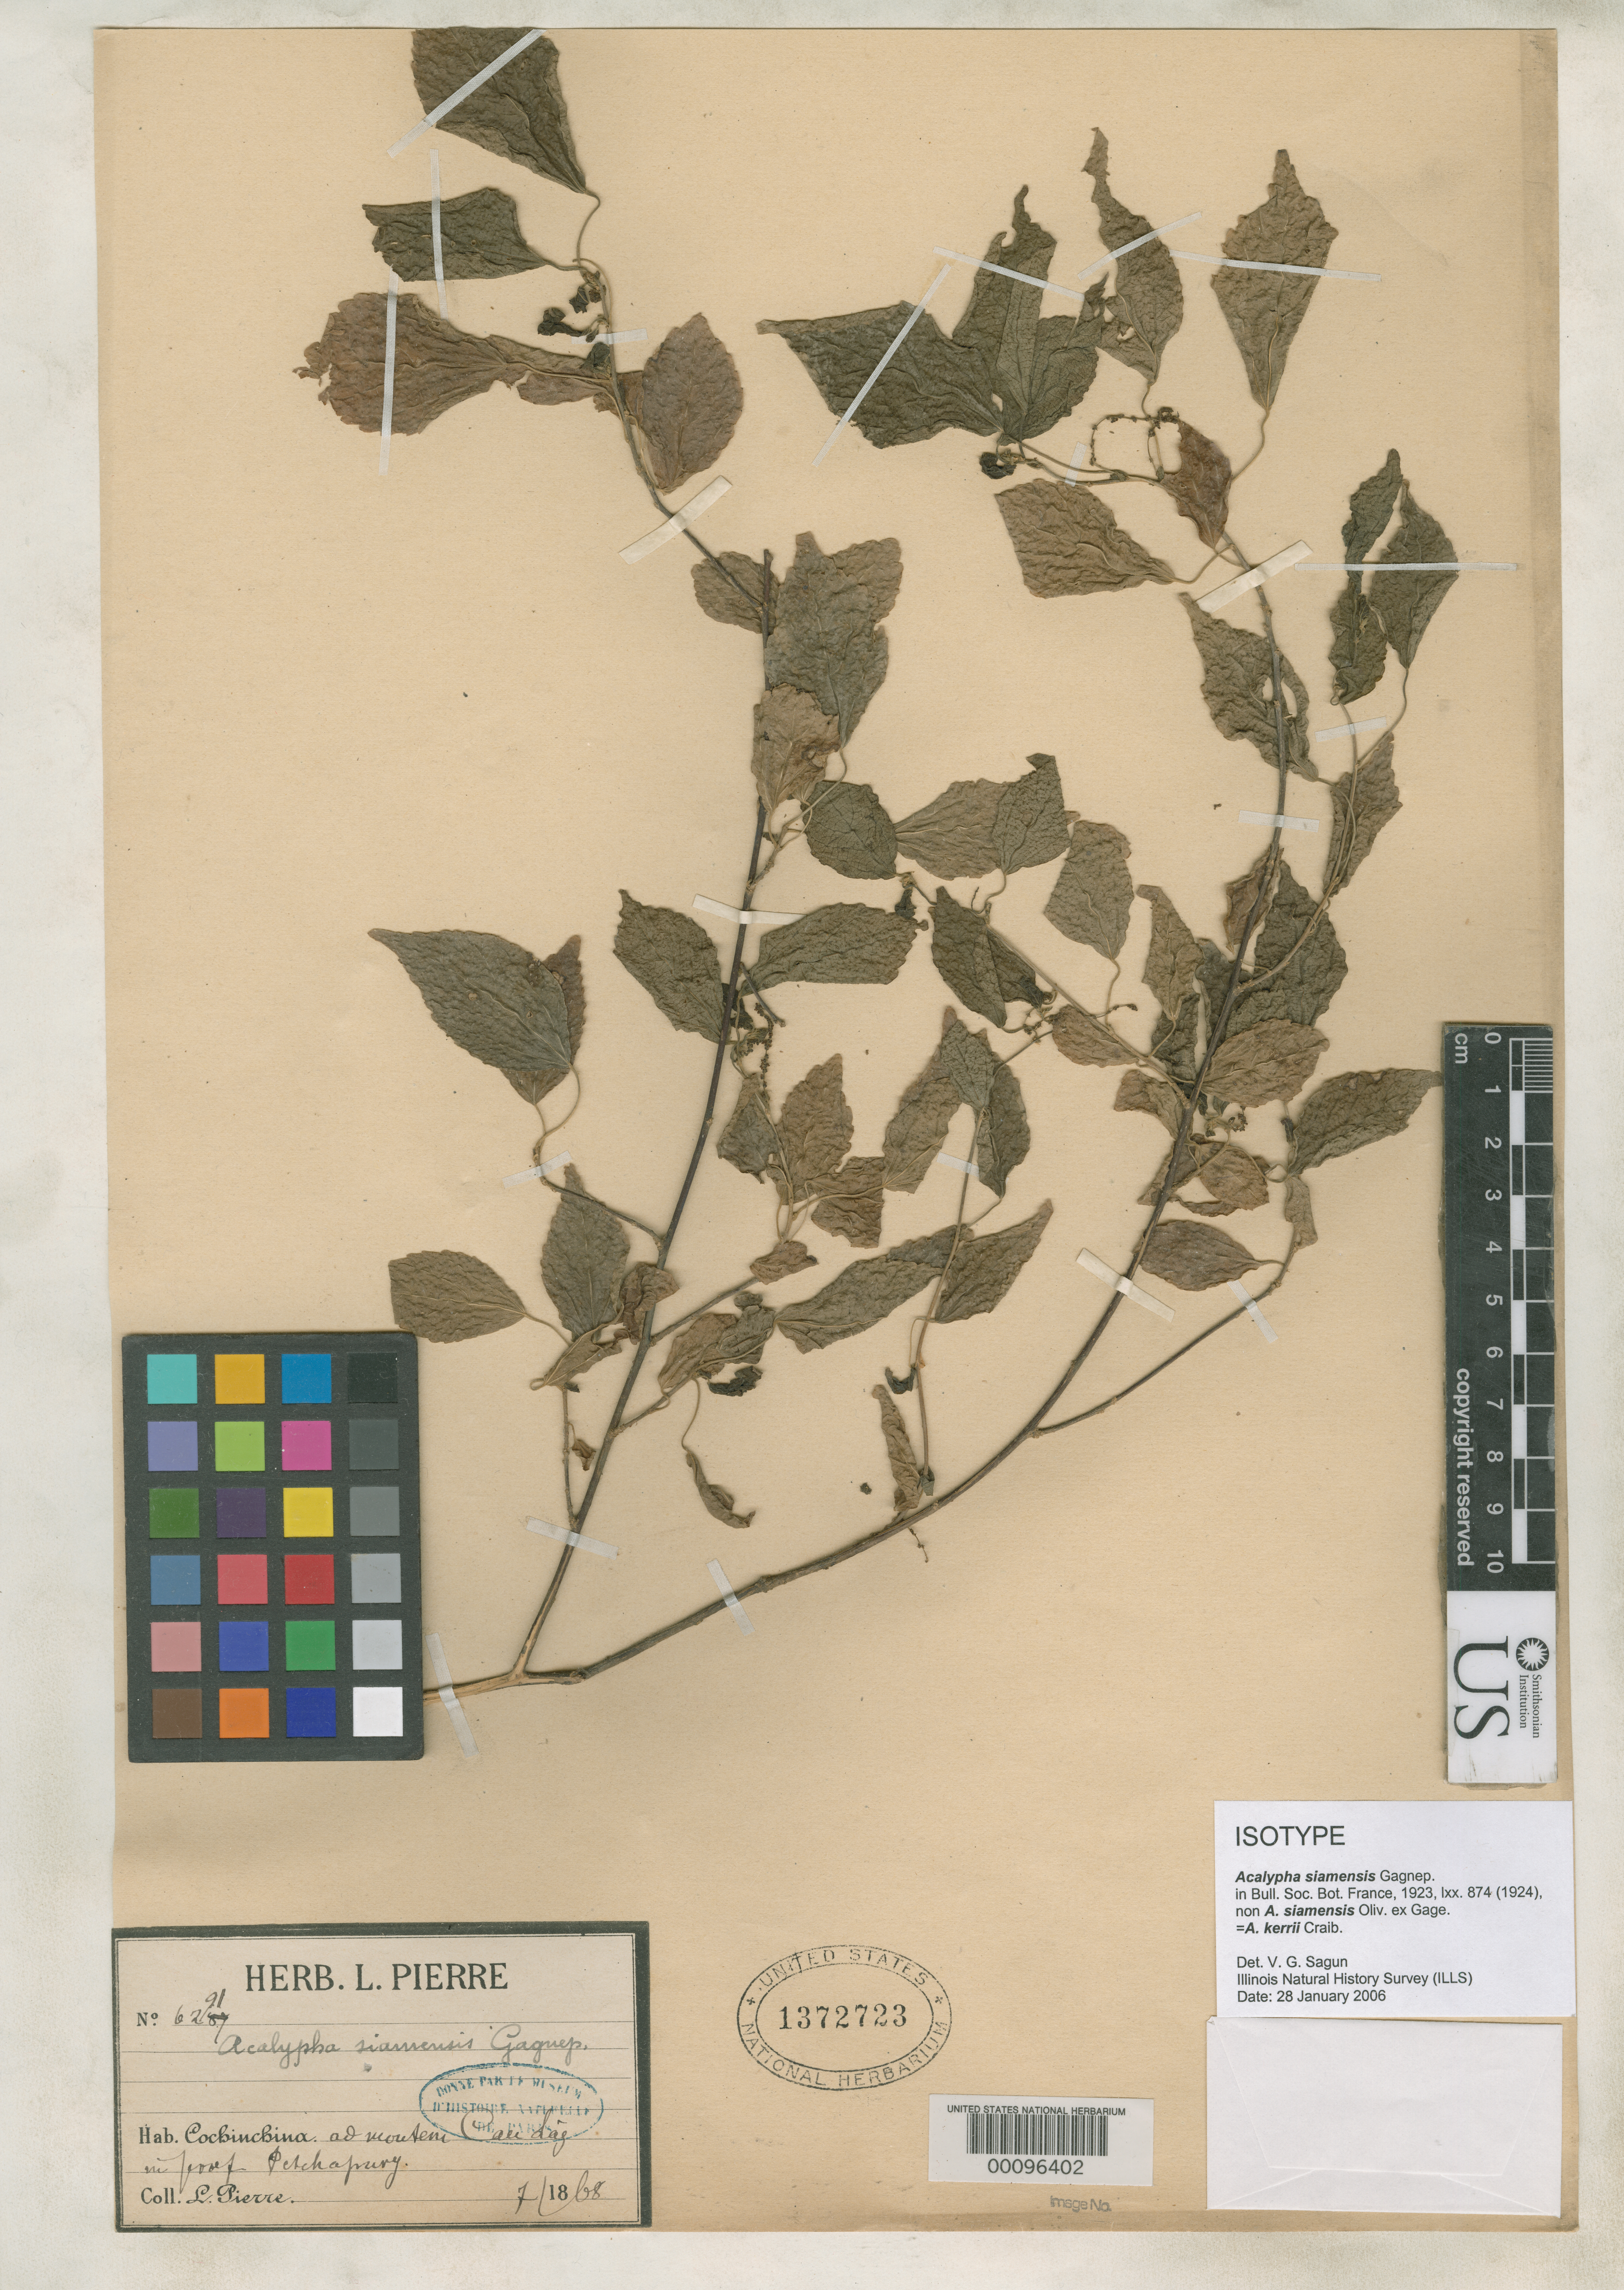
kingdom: Plantae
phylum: Tracheophyta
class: Magnoliopsida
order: Malpighiales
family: Euphorbiaceae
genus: Acalypha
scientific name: Acalypha siamensis Gagnep. nom. illeg. superfl.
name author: Gagnep.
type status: Isotype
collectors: J. Pierre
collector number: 6291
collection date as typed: Jul 1868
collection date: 1868-07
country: Thailand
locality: Cochinchina, ad montem Can daz, au prov. de Petchapury. [? Protologue, "Siam: mont. Cao-lay, dans la prov. de Petchabouri"].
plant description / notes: Later homonym of Acalypha siamensis Oliv. ex Gage (1922).; Also a type of Acalypha gagnepainii Merr., nom. nov.; Replacement name for Acalypha siamensis Gagnep. (1924), non A. siamensis Oliv. ex Gage (1922).; Also a type of Acalypha siamensis Gagnep., nom. illeg.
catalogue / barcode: US 1372723